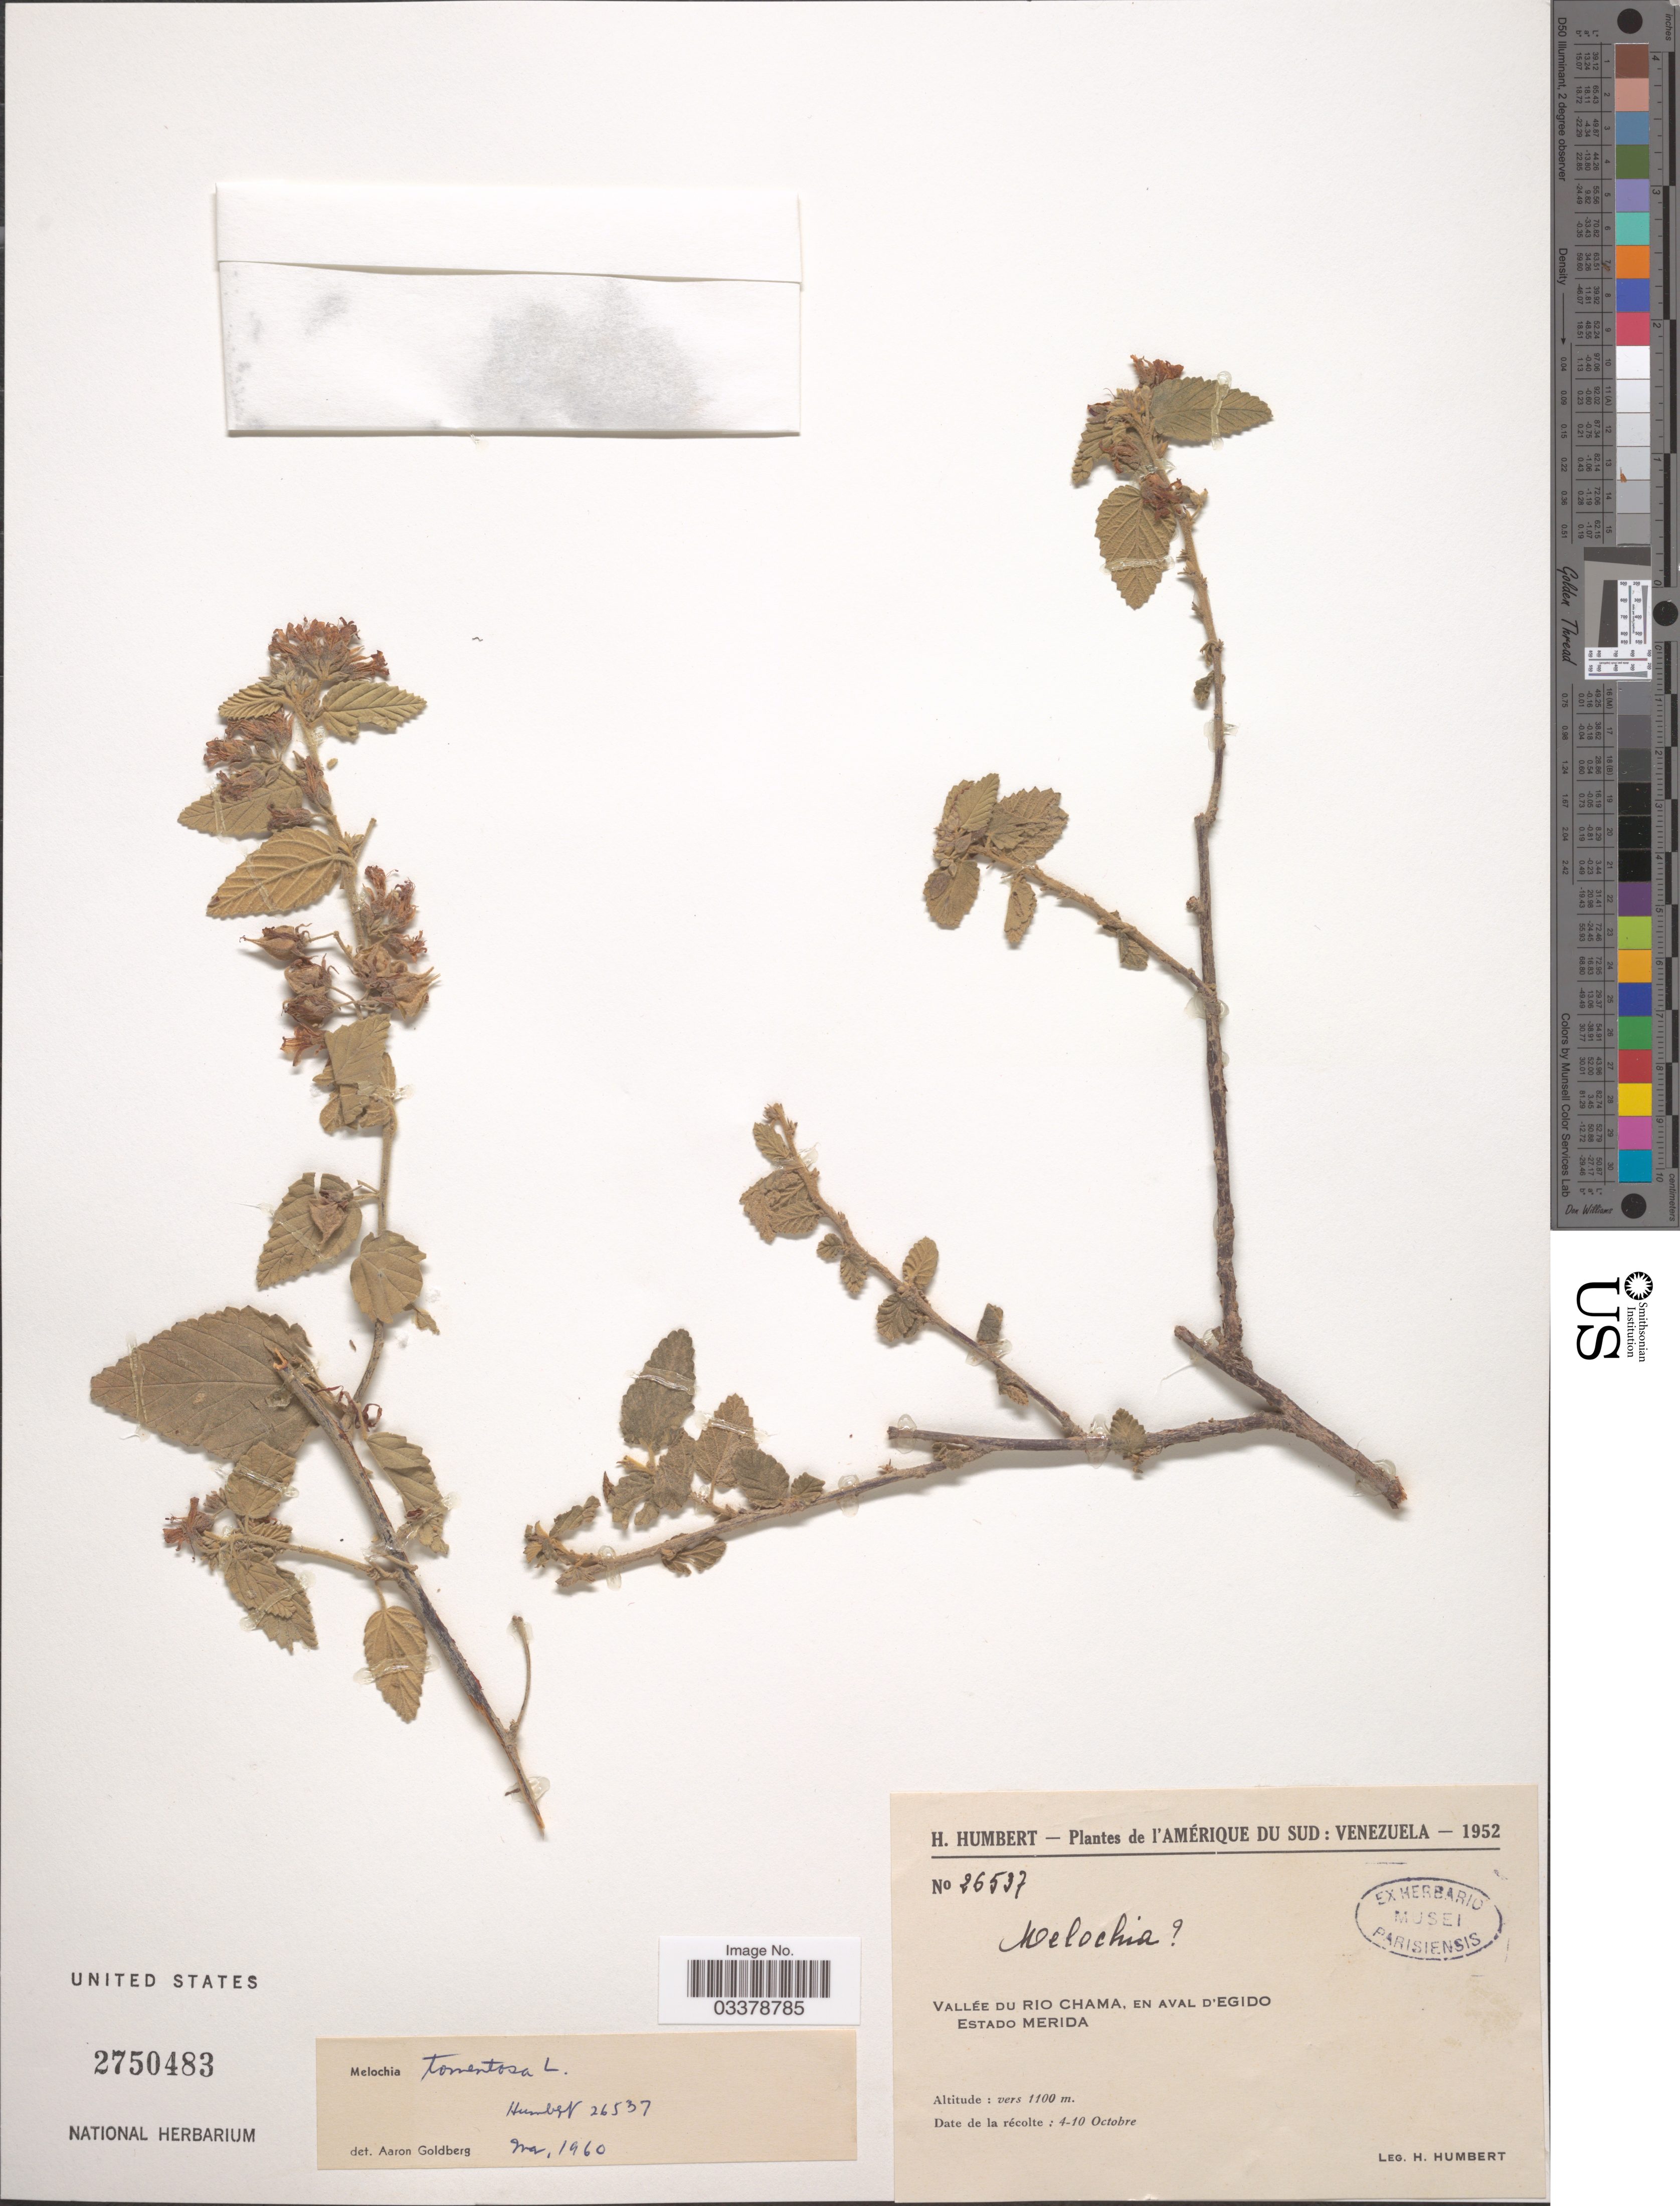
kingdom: Plantae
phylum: Tracheophyta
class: Magnoliopsida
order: Malvales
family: Malvaceae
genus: Melochia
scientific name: Melochia tomentosa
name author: L.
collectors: H. Humbert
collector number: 26537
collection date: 1952-10-04/1952-10-10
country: Venezuela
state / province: Mérida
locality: Vallée du Rio Chama, en aval d'Egido.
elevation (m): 1100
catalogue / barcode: US 2750483